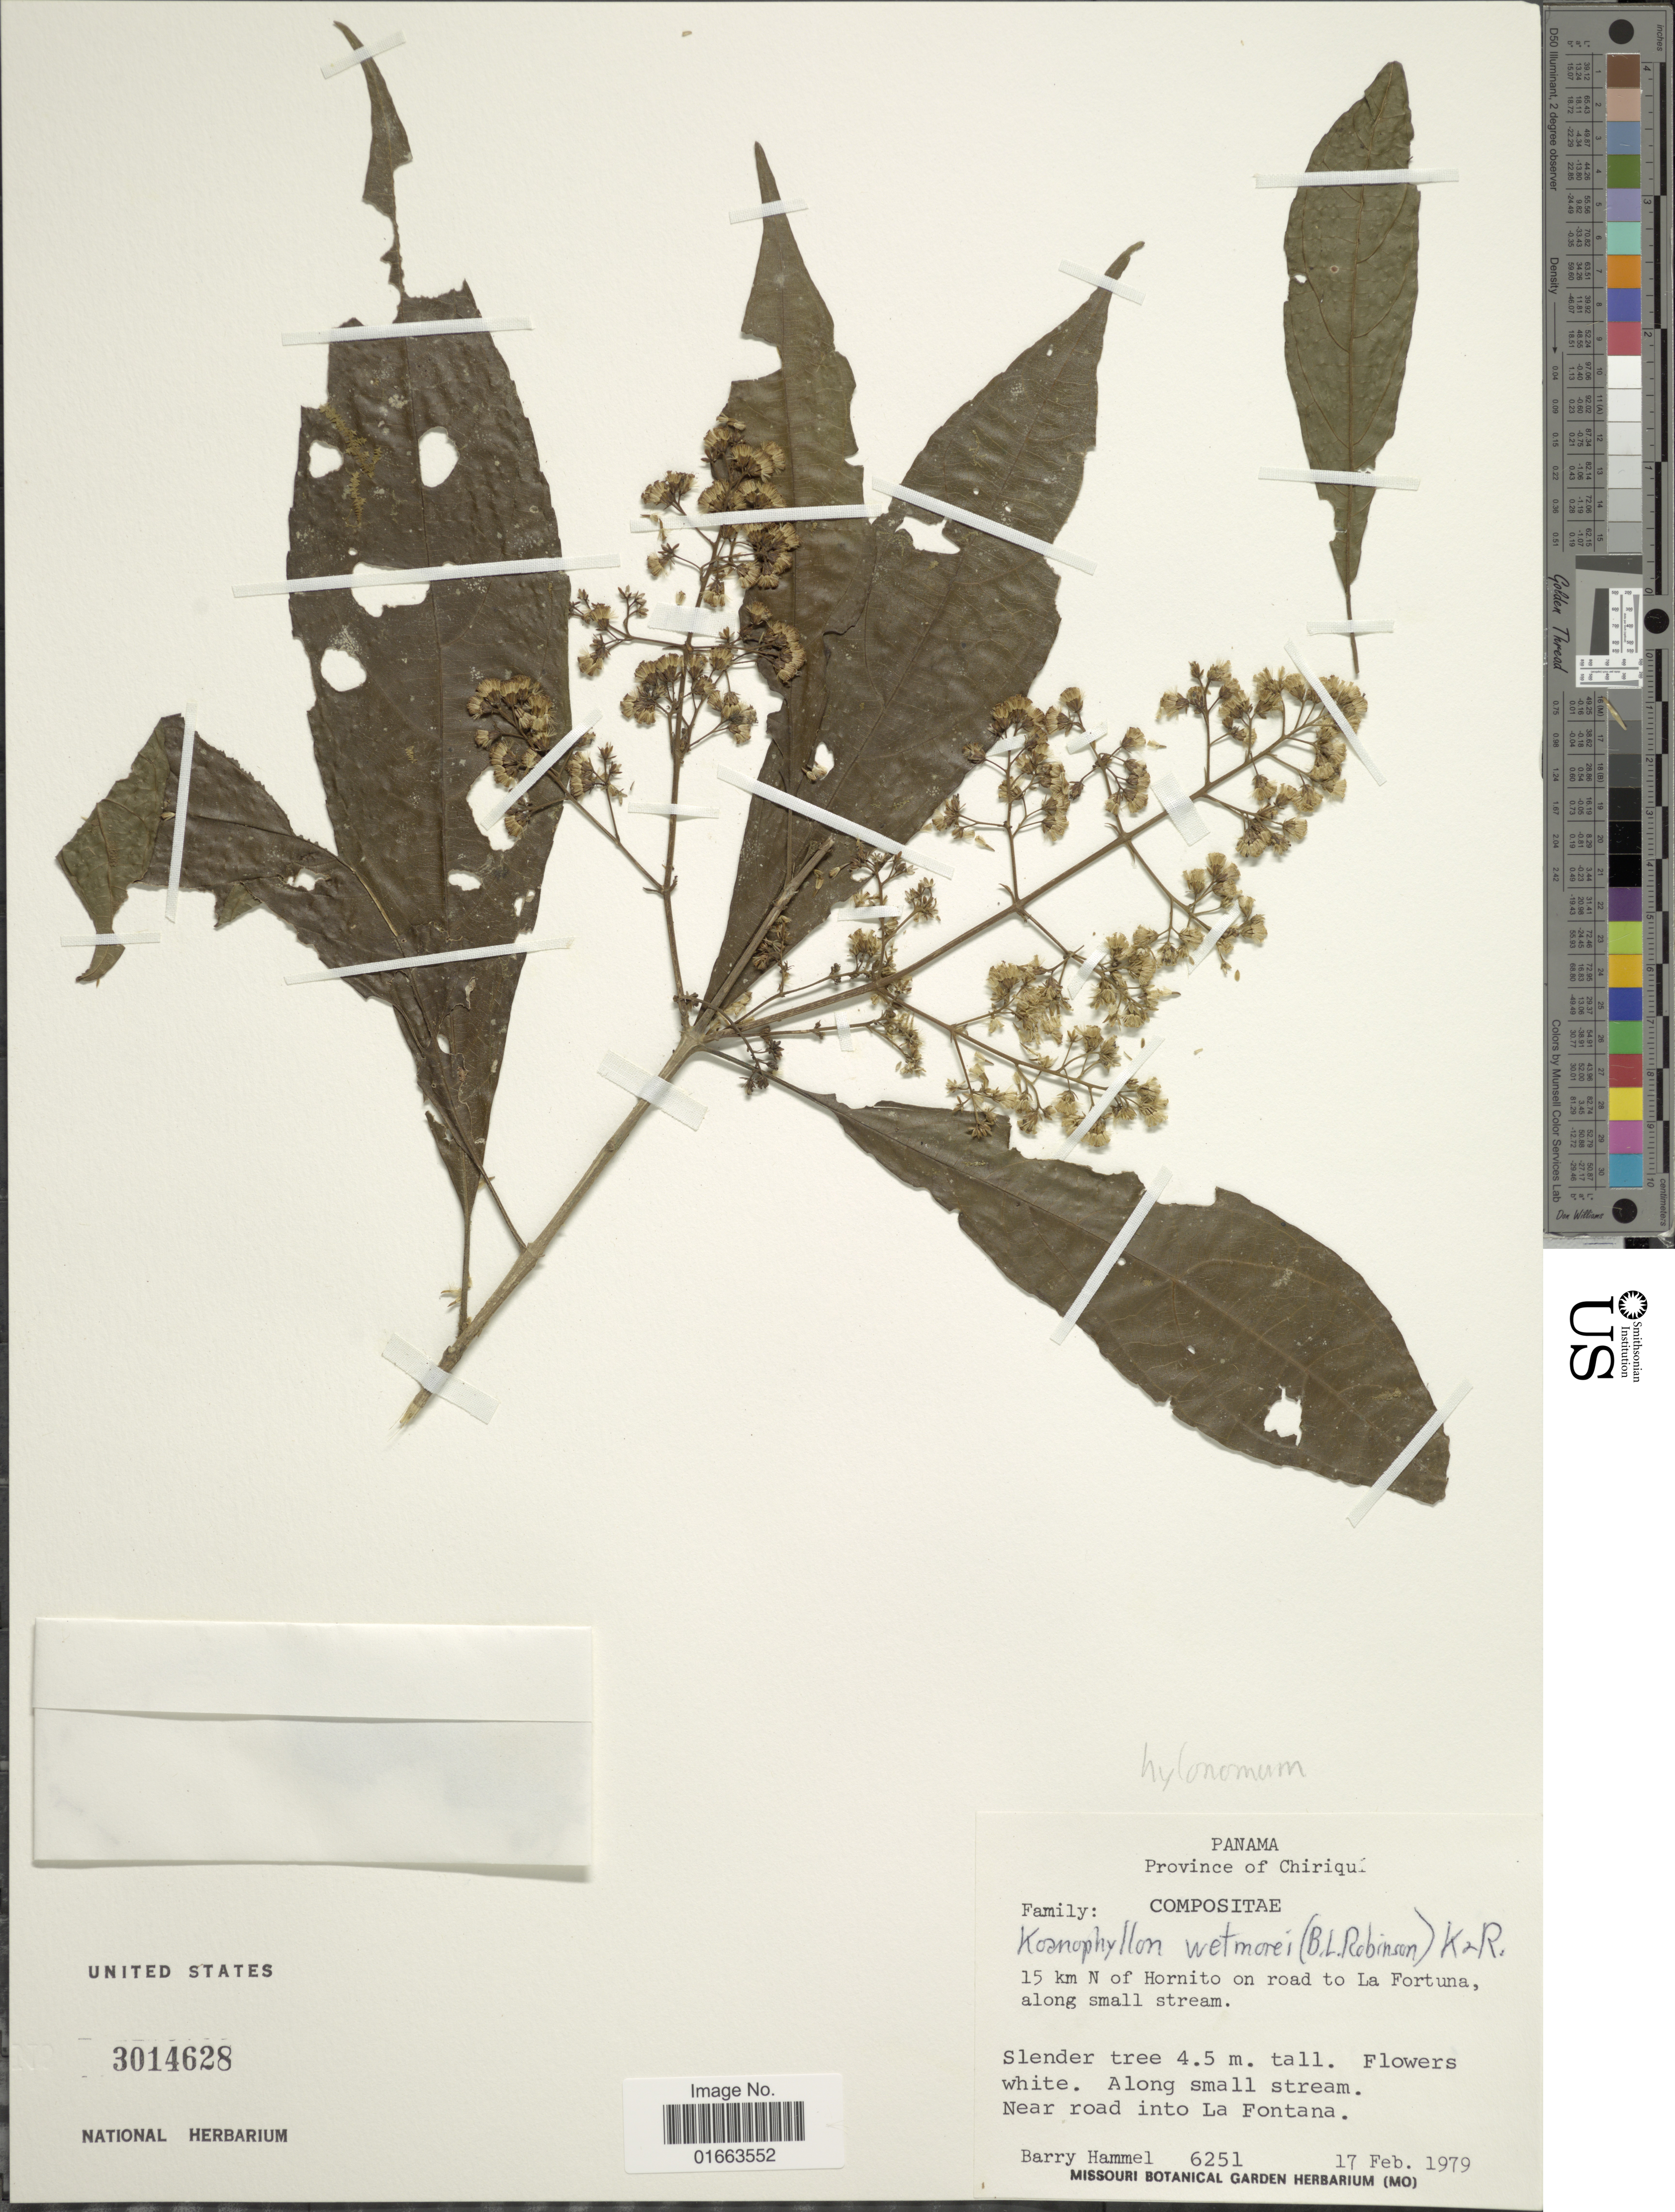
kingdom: Plantae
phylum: Tracheophyta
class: Magnoliopsida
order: Asterales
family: Asteraceae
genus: Koanophyllon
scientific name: Koanophyllon hylonoma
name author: (B.L. Rob.) R.M. King & H. Rob.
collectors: B. Hammel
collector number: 6251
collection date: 1979-02-17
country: Panama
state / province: Chiriqui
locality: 15 km N of Hornito on road to La Fortuna, along small stream, near road into La Fontana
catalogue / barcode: US 3014628